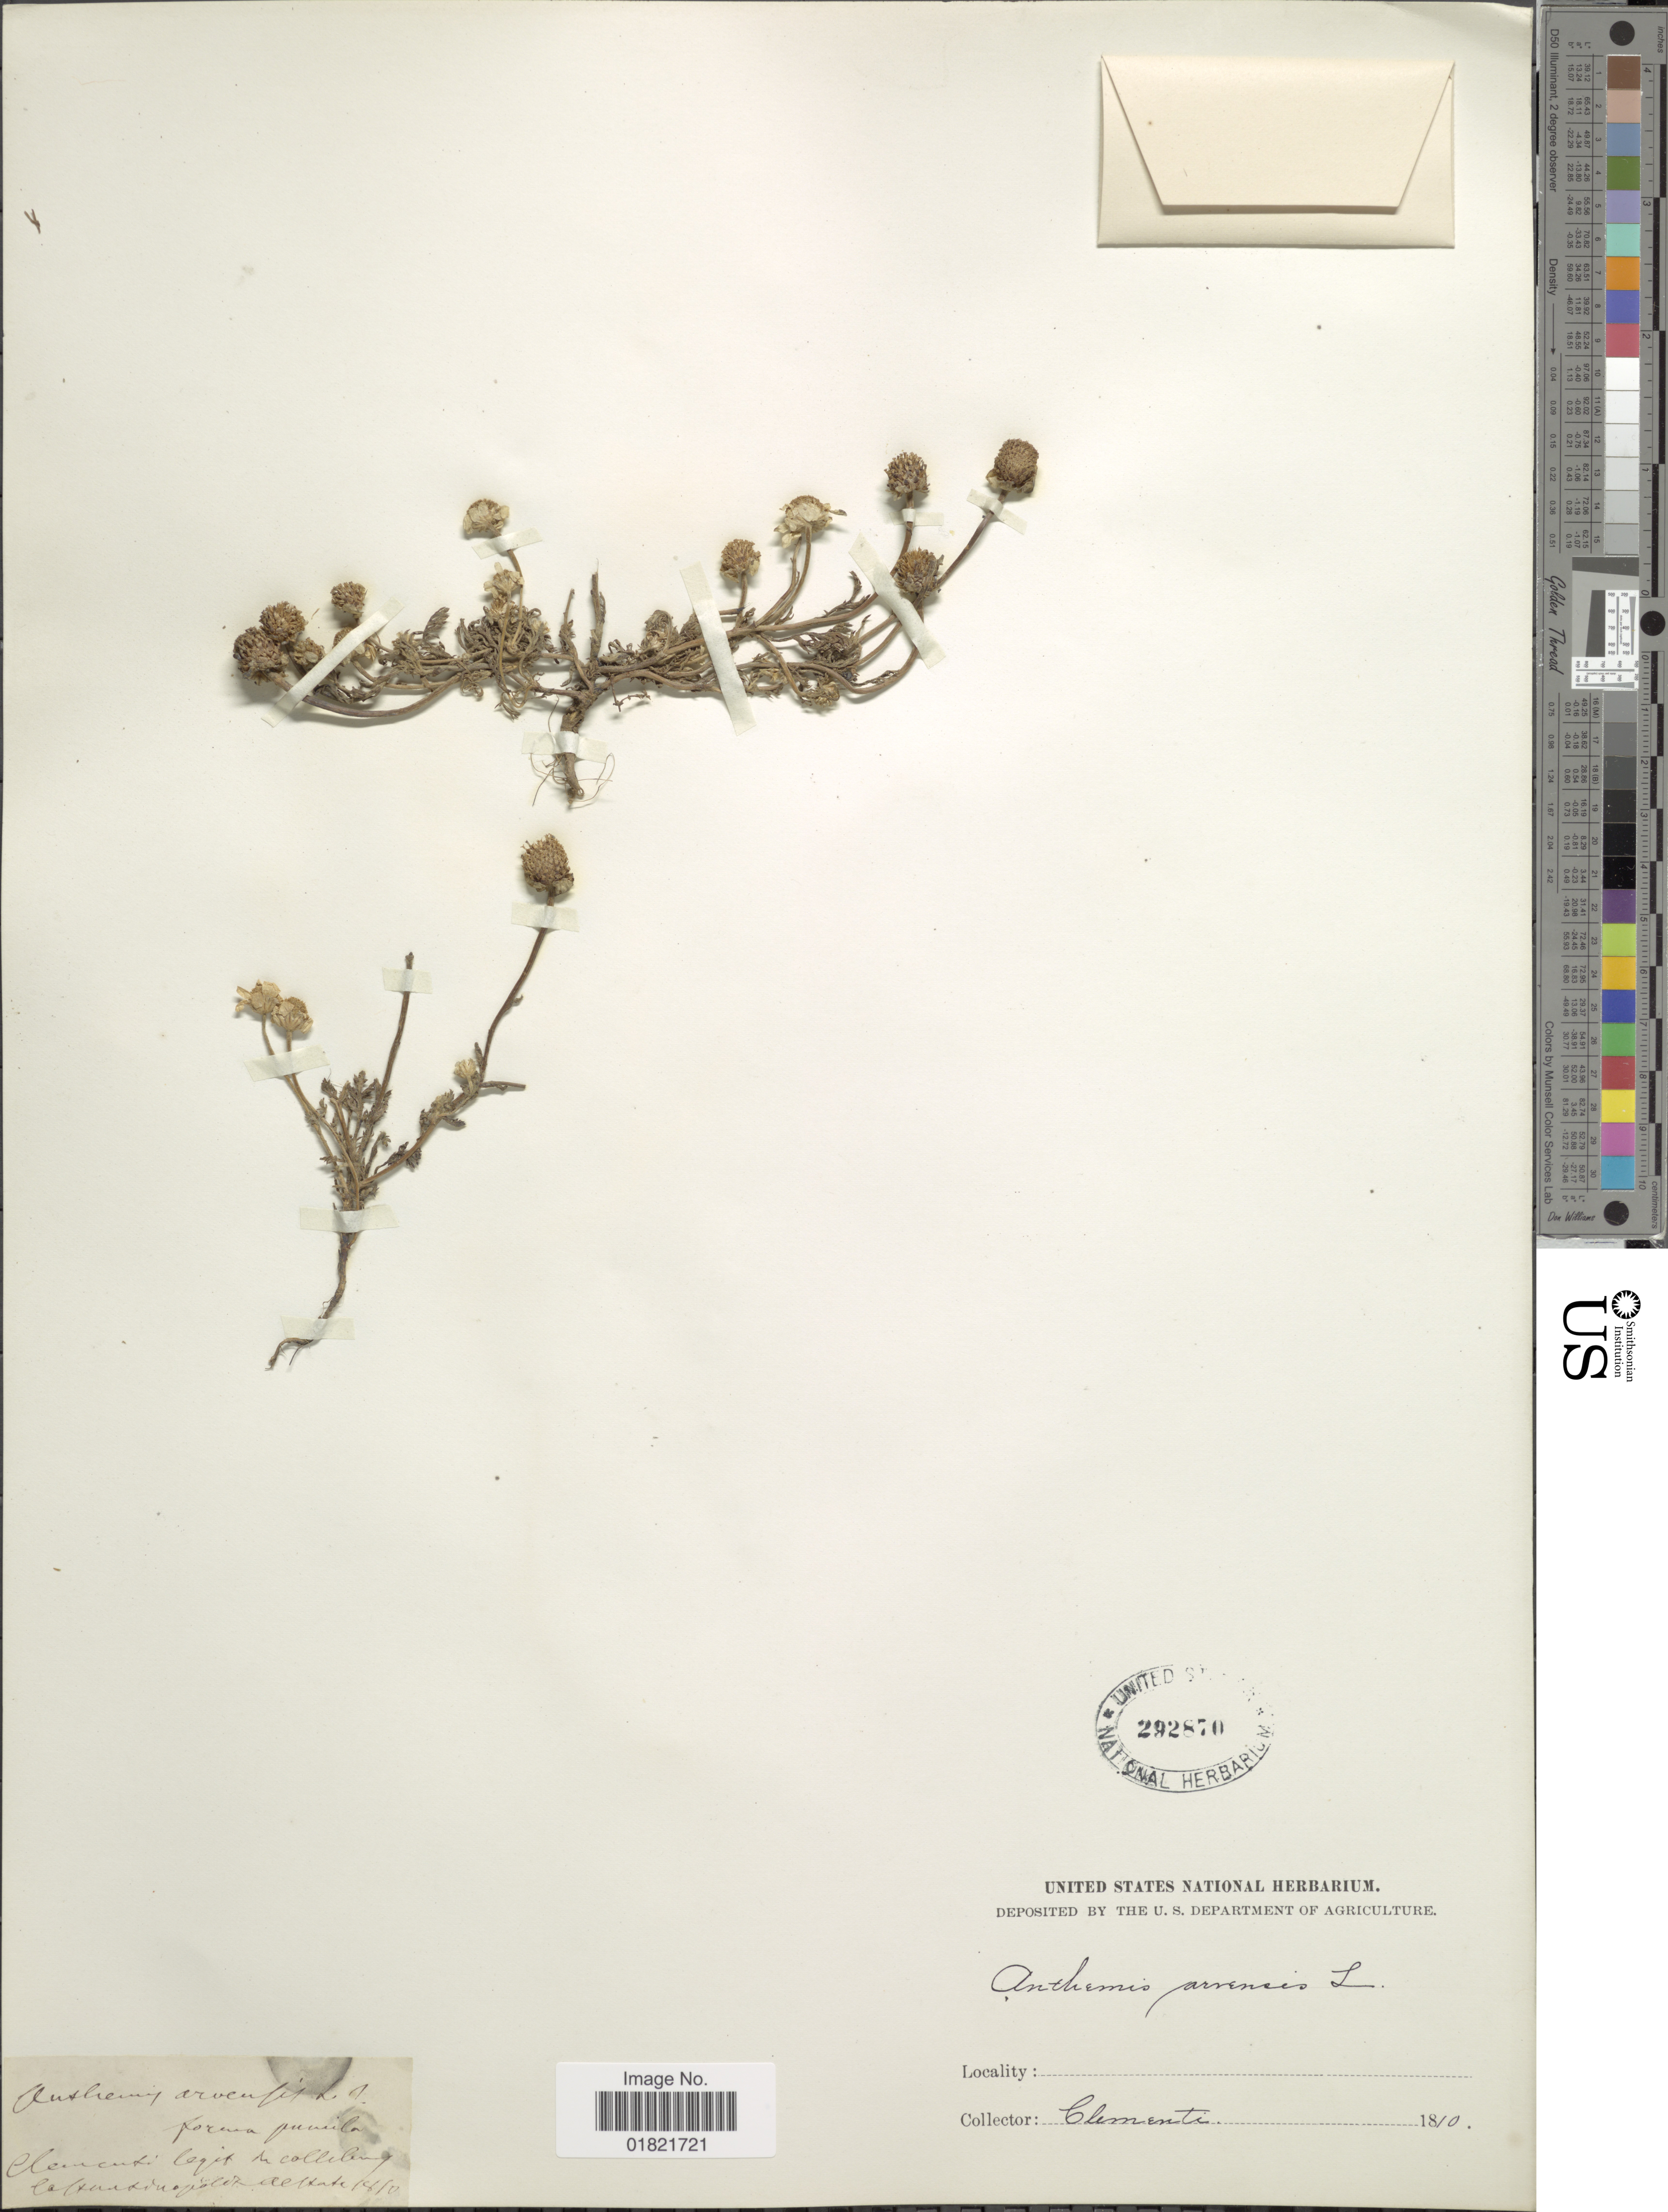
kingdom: Plantae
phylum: Tracheophyta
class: Magnoliopsida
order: Asterales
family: Asteraceae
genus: Anthemis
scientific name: Anthemis arvensis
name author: L.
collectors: -. Clement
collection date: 1810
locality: Collenlens [illegible text]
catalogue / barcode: US 292870